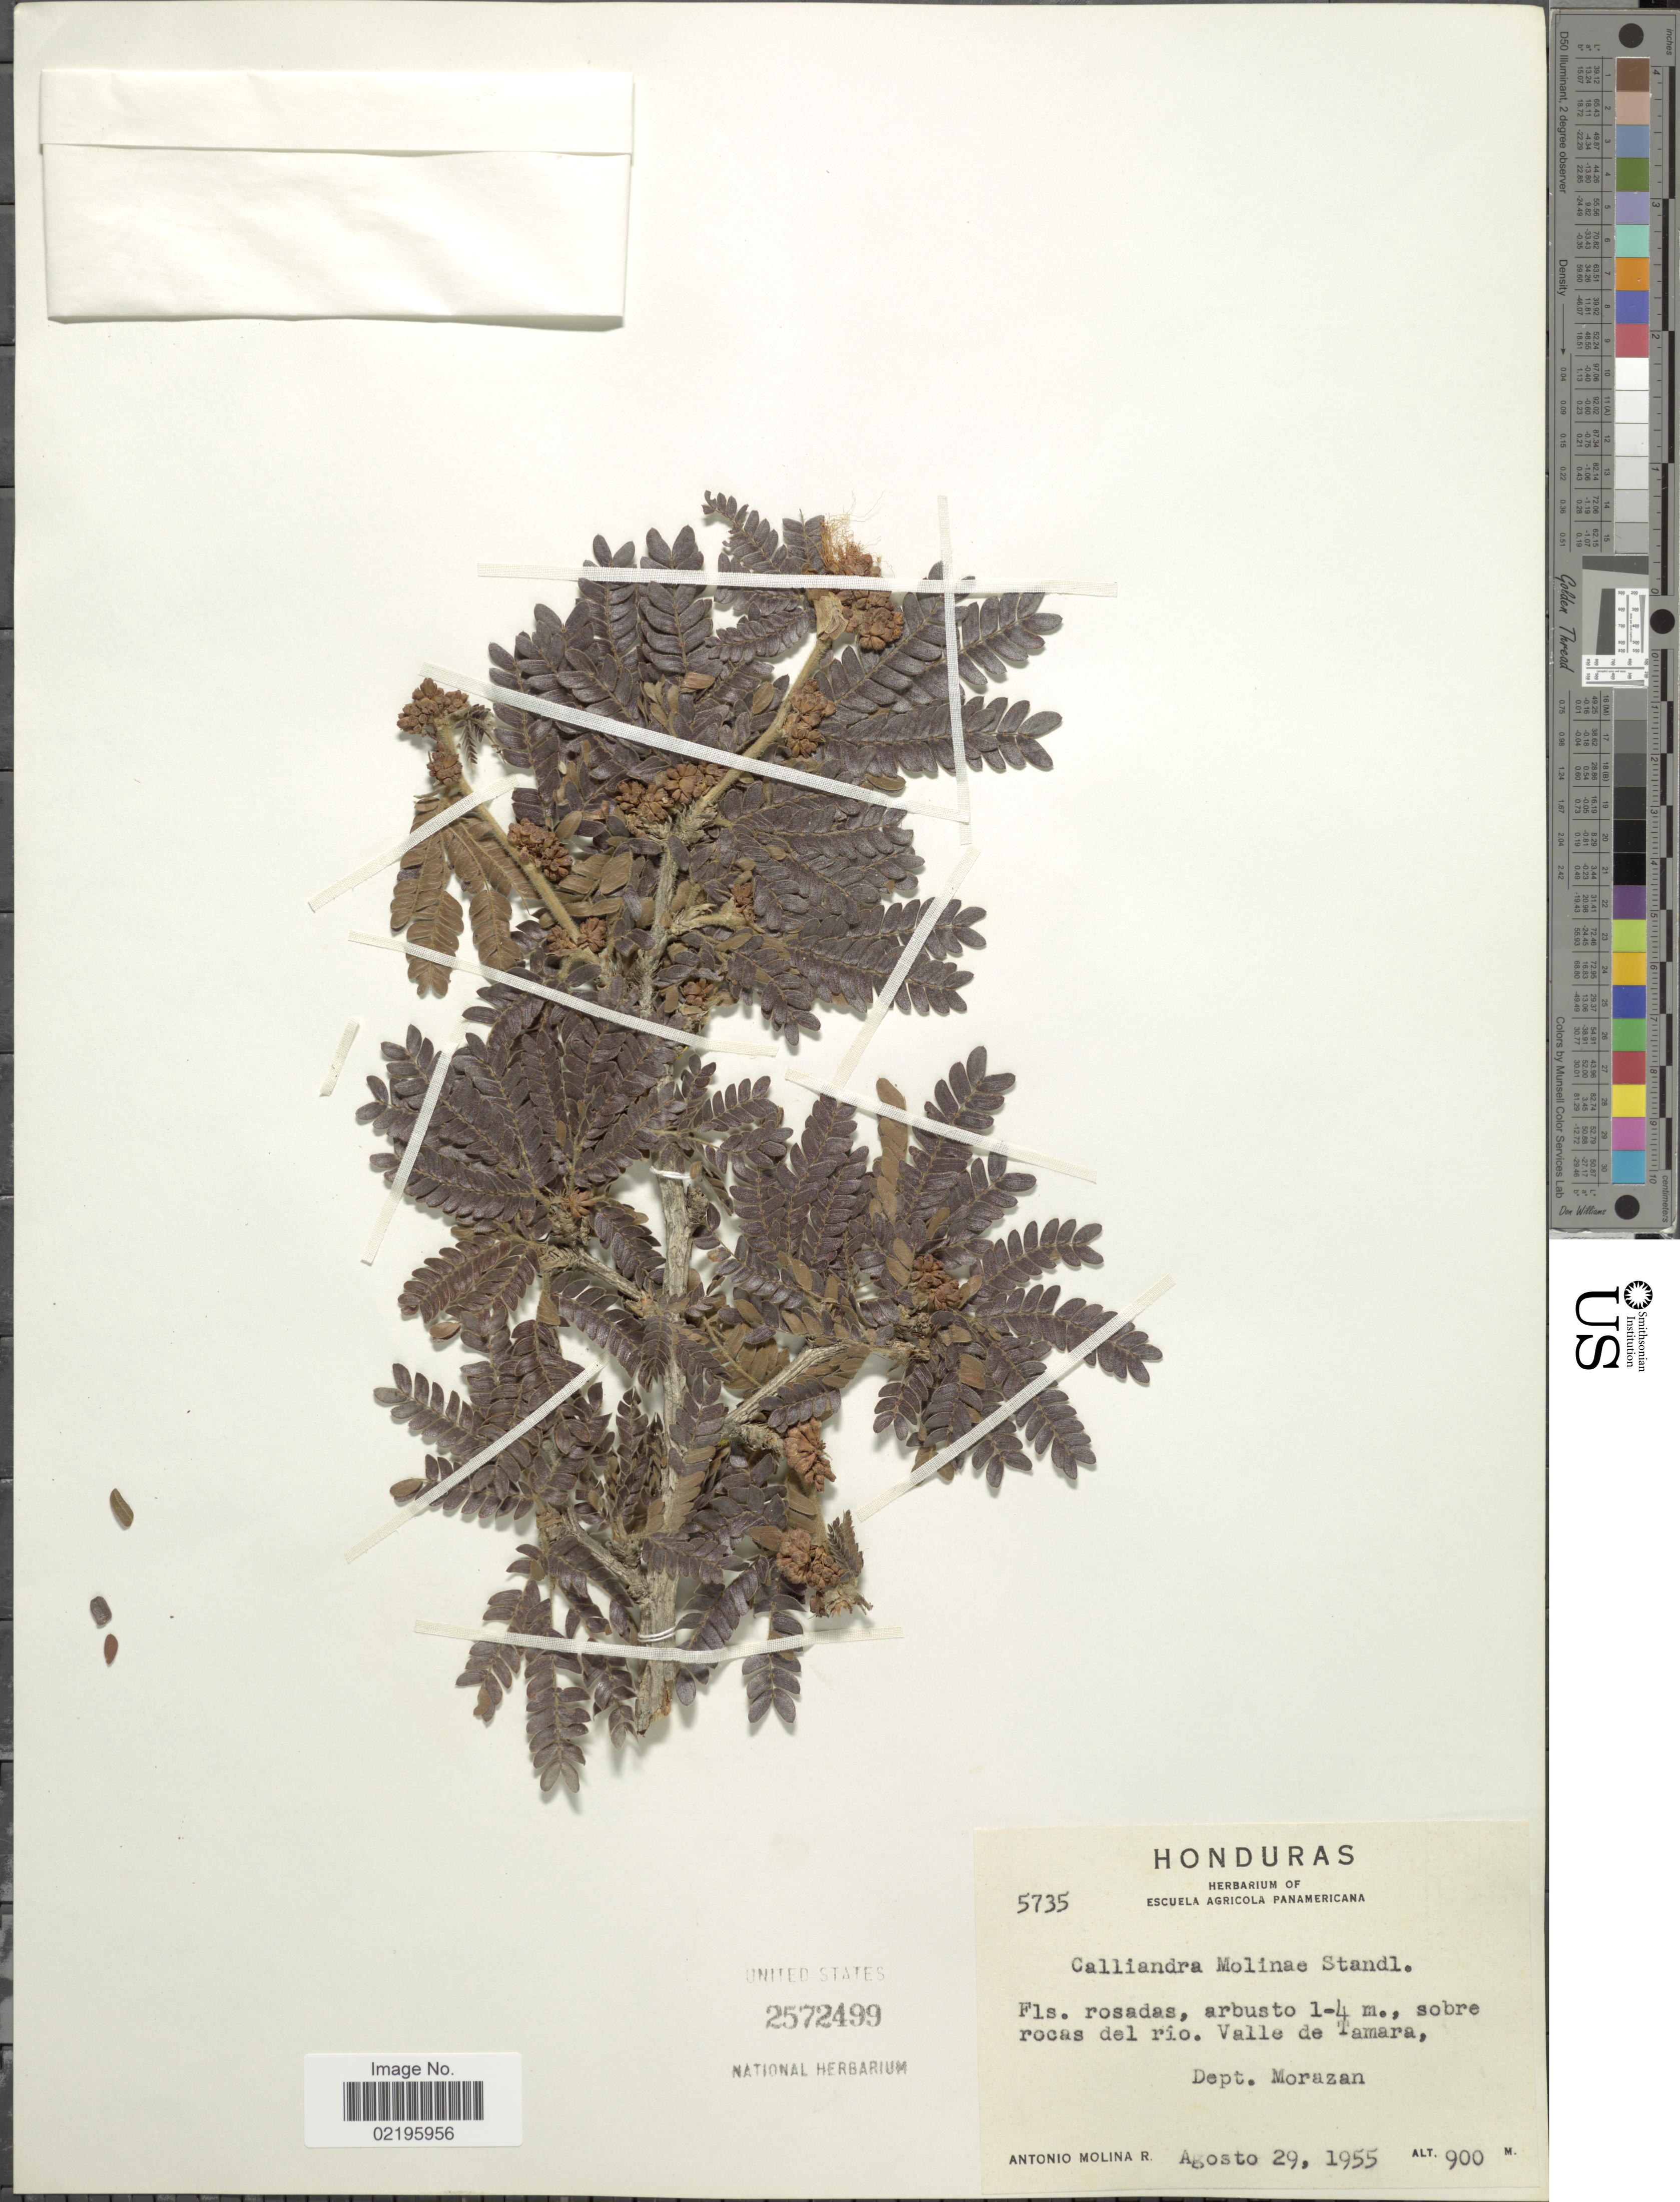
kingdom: Plantae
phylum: Tracheophyta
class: Magnoliopsida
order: Fabales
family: Fabaceae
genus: Calliandra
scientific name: Calliandra molinae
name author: Standl. & Steyerm.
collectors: A. Molina R.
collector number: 5735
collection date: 1955-08-29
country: Honduras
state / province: Fco. Morazán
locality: Sobre rocas del rio. Valle de Tamara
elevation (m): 900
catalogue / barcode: US 2572499